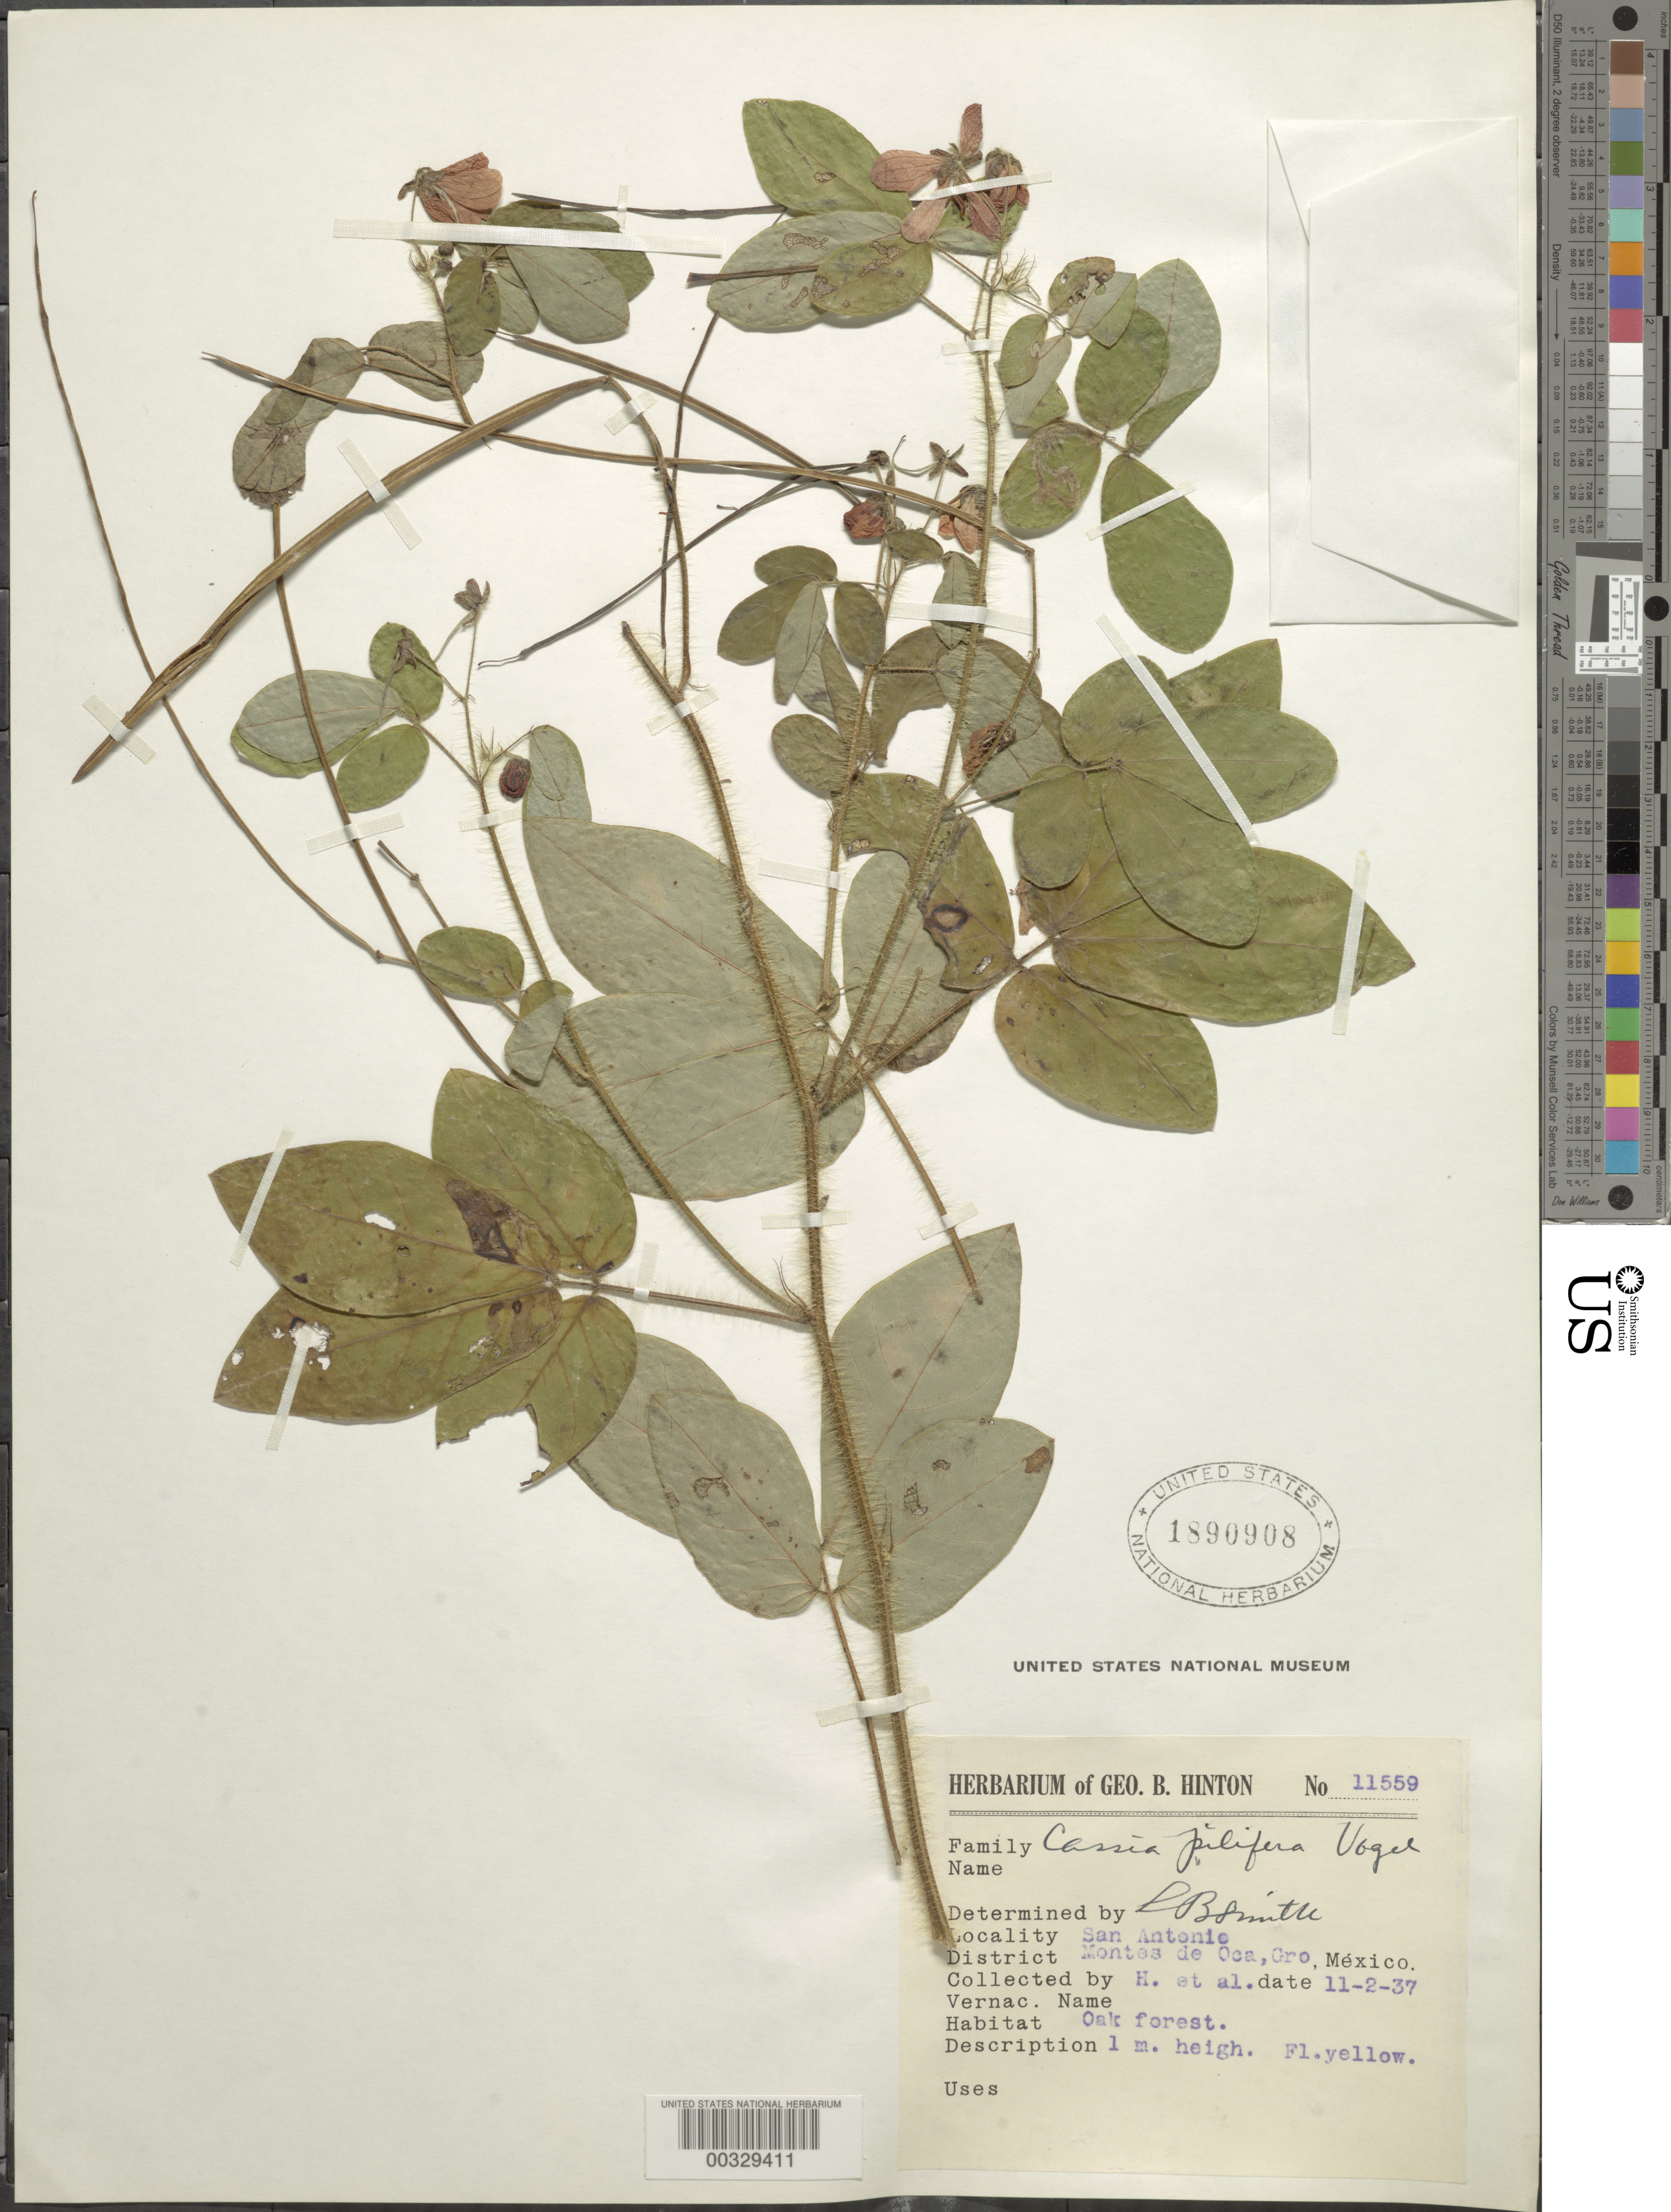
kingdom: Plantae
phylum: Tracheophyta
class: Magnoliopsida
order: Fabales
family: Fabaceae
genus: Senna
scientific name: Senna pilifera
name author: (Vogel) H.S. Irwin & Barneby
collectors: G. B. Hinton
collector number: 11559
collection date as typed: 02 Nov 1937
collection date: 1937-11-02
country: Mexico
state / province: Guerrero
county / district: Unión De Isidoro Montes De Oca, La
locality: Montes de Oca mun. (?), San Antonio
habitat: Oak forest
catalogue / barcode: US 1890908